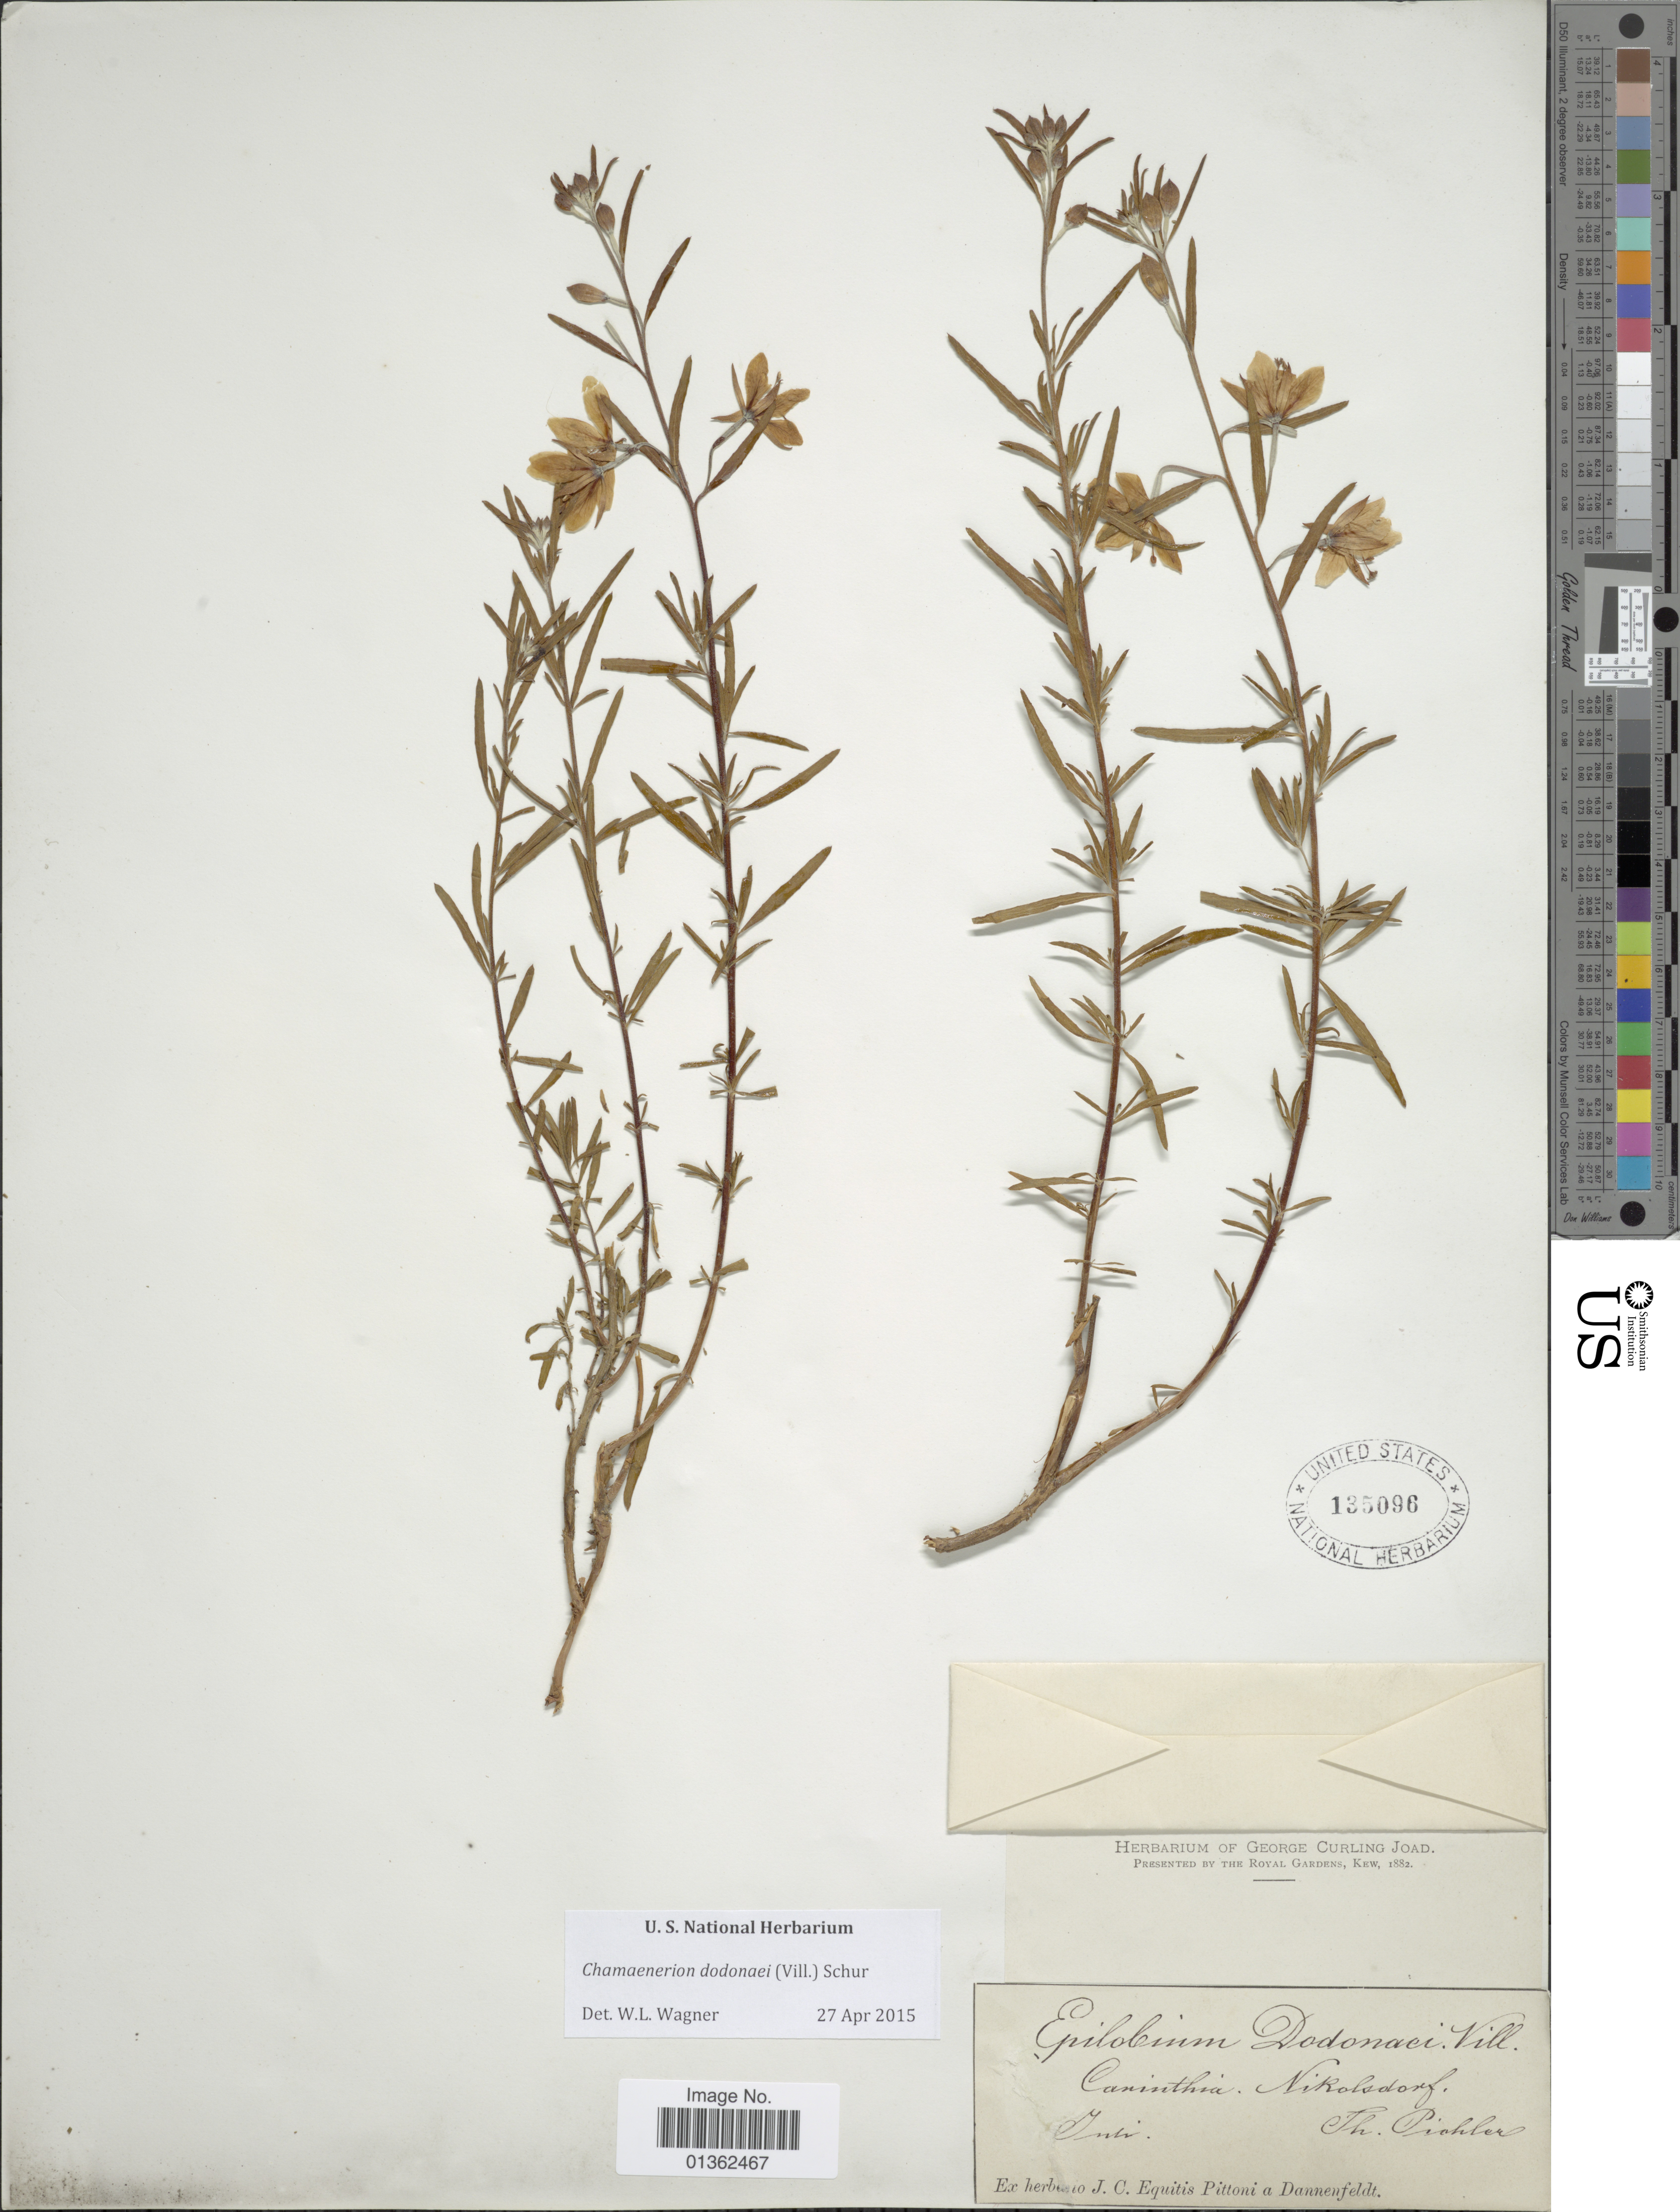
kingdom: Plantae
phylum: Tracheophyta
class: Magnoliopsida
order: Myrtales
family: Onagraceae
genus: Chamaenerion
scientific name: Chamaenerion dodonaei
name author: (Vill.) Schur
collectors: T. Pichler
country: Austria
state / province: Tirol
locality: Carinthia, Nikolsdorf.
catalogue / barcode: US 135096